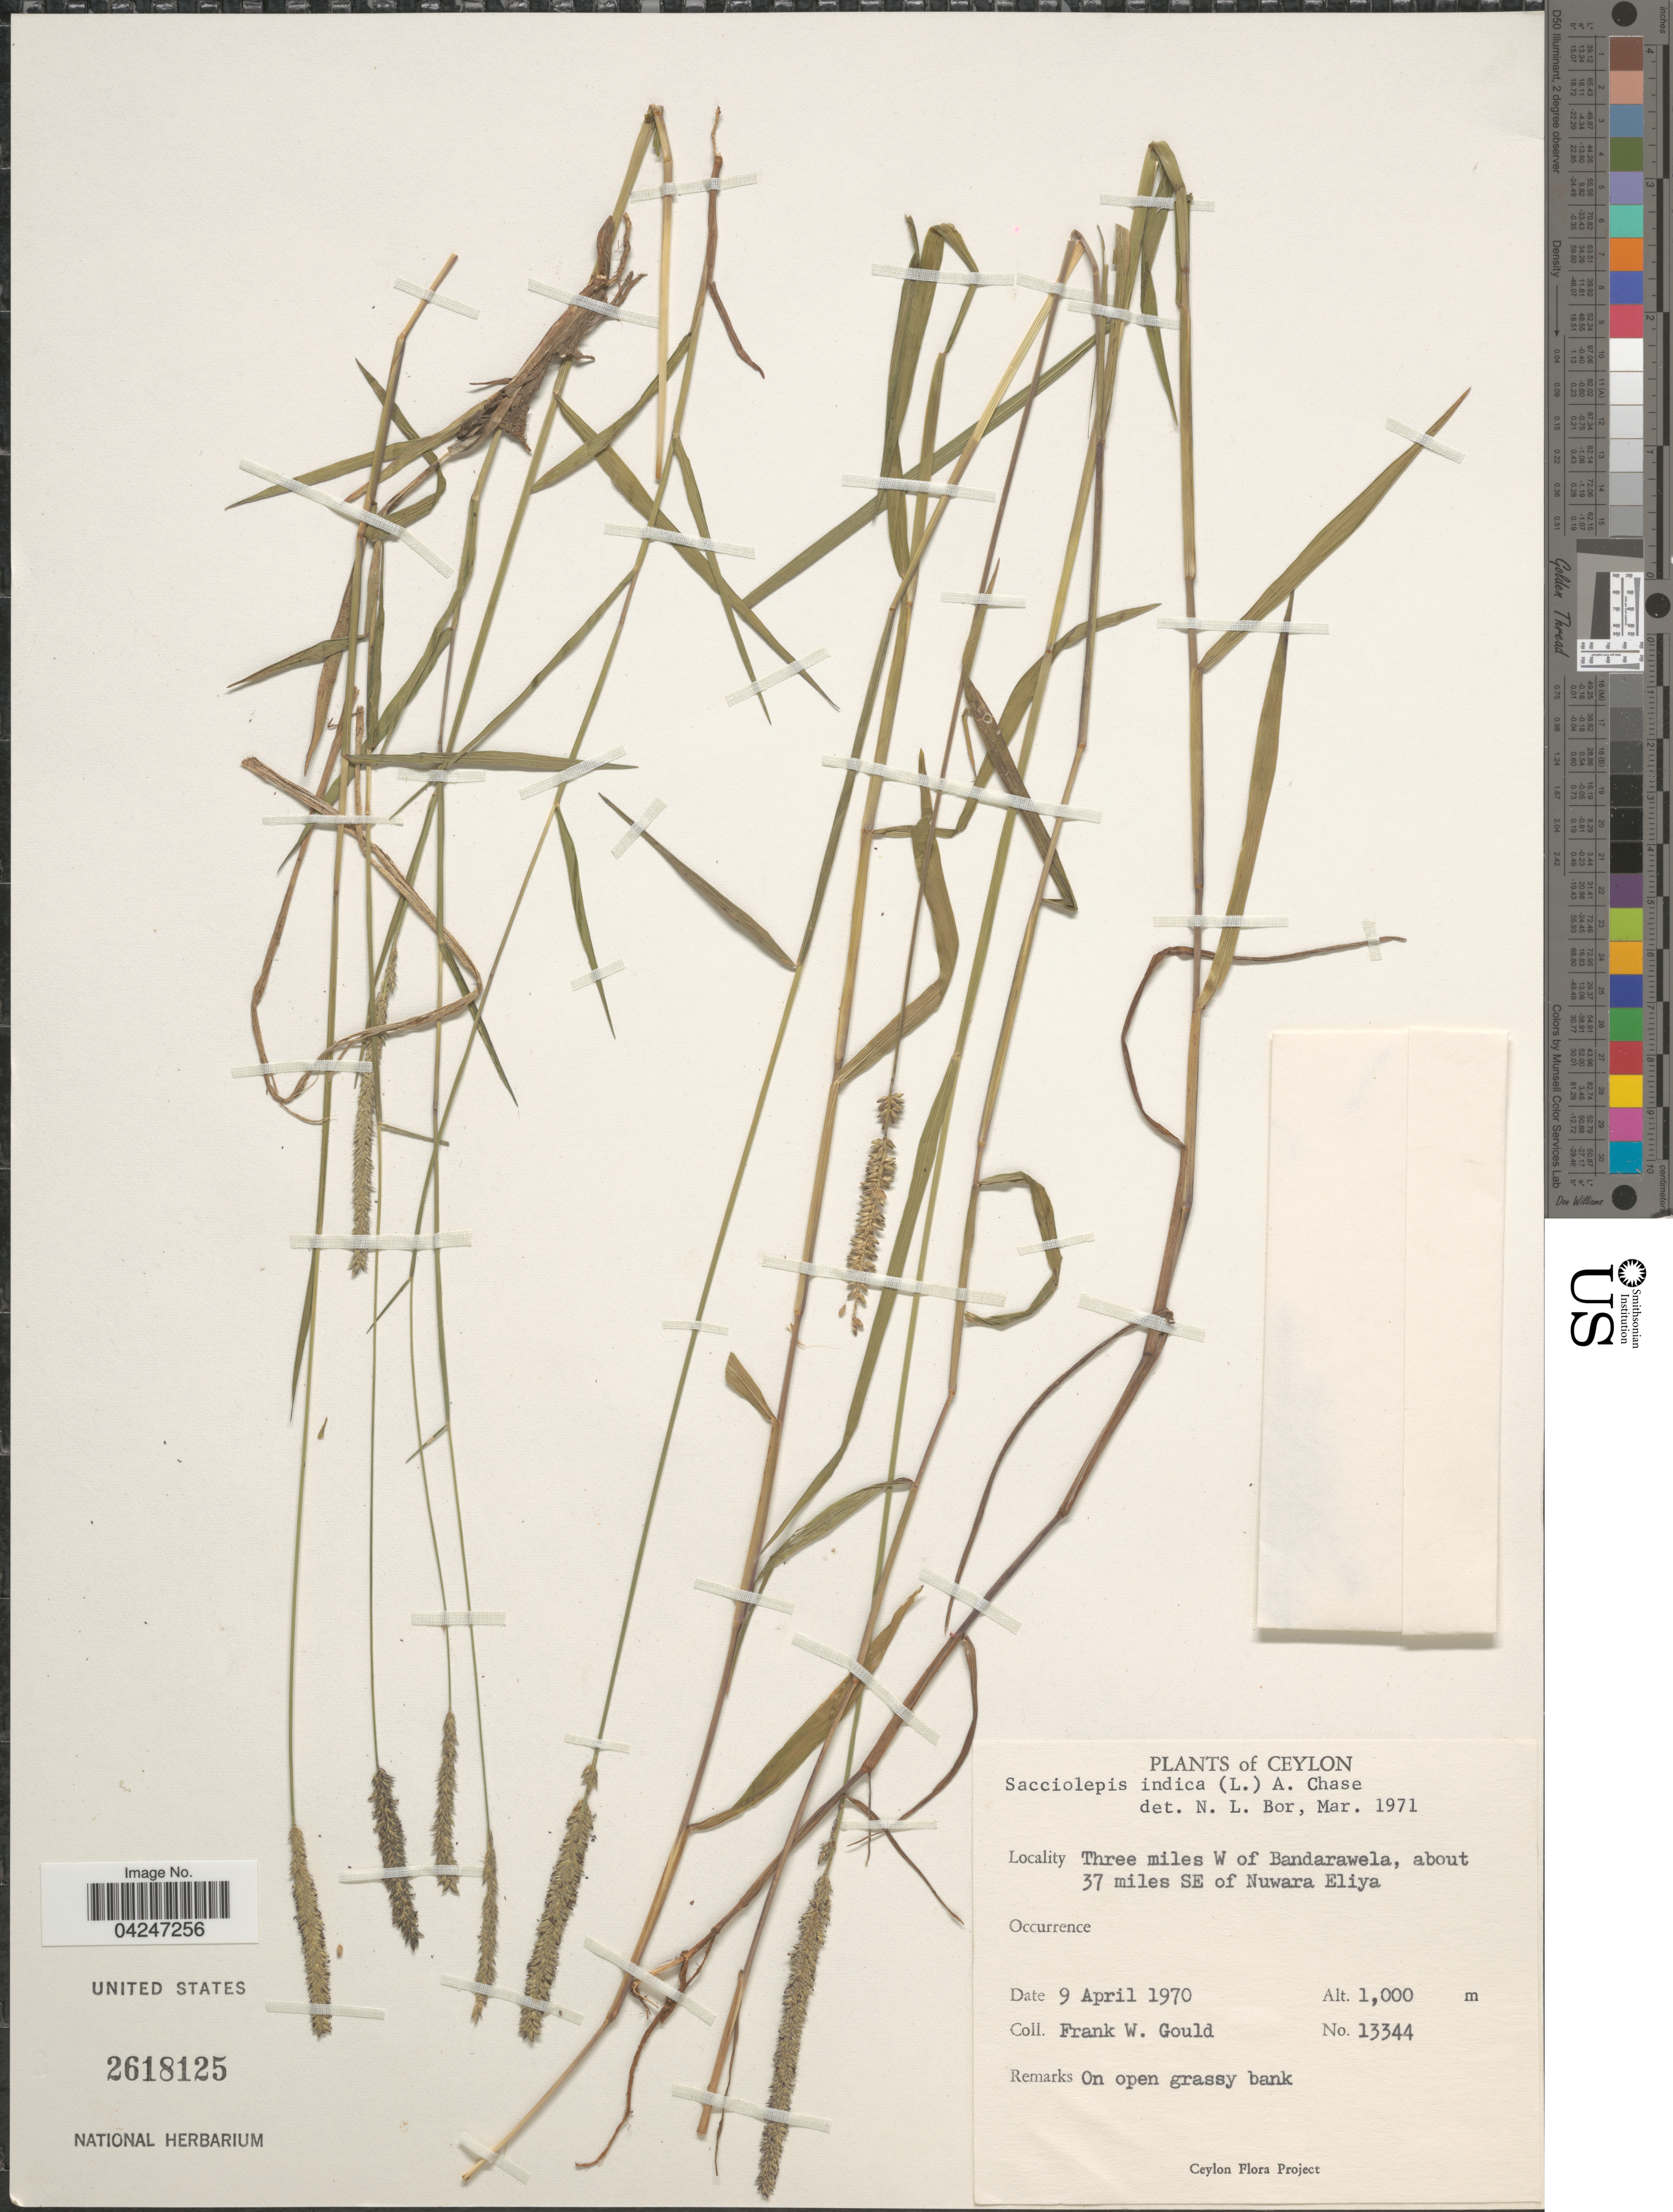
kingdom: Plantae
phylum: Tracheophyta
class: Liliopsida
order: Poales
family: Poaceae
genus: Sacciolepis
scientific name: Sacciolepis indica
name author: (L.) Chase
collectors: F. W. Gould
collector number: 13344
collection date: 1970-04-09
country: Sri Lanka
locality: Ceylon. Three miles W of Bandarawela, about 37 miles SE of Nuwara Eliya.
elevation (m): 1000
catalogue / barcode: US 2618125